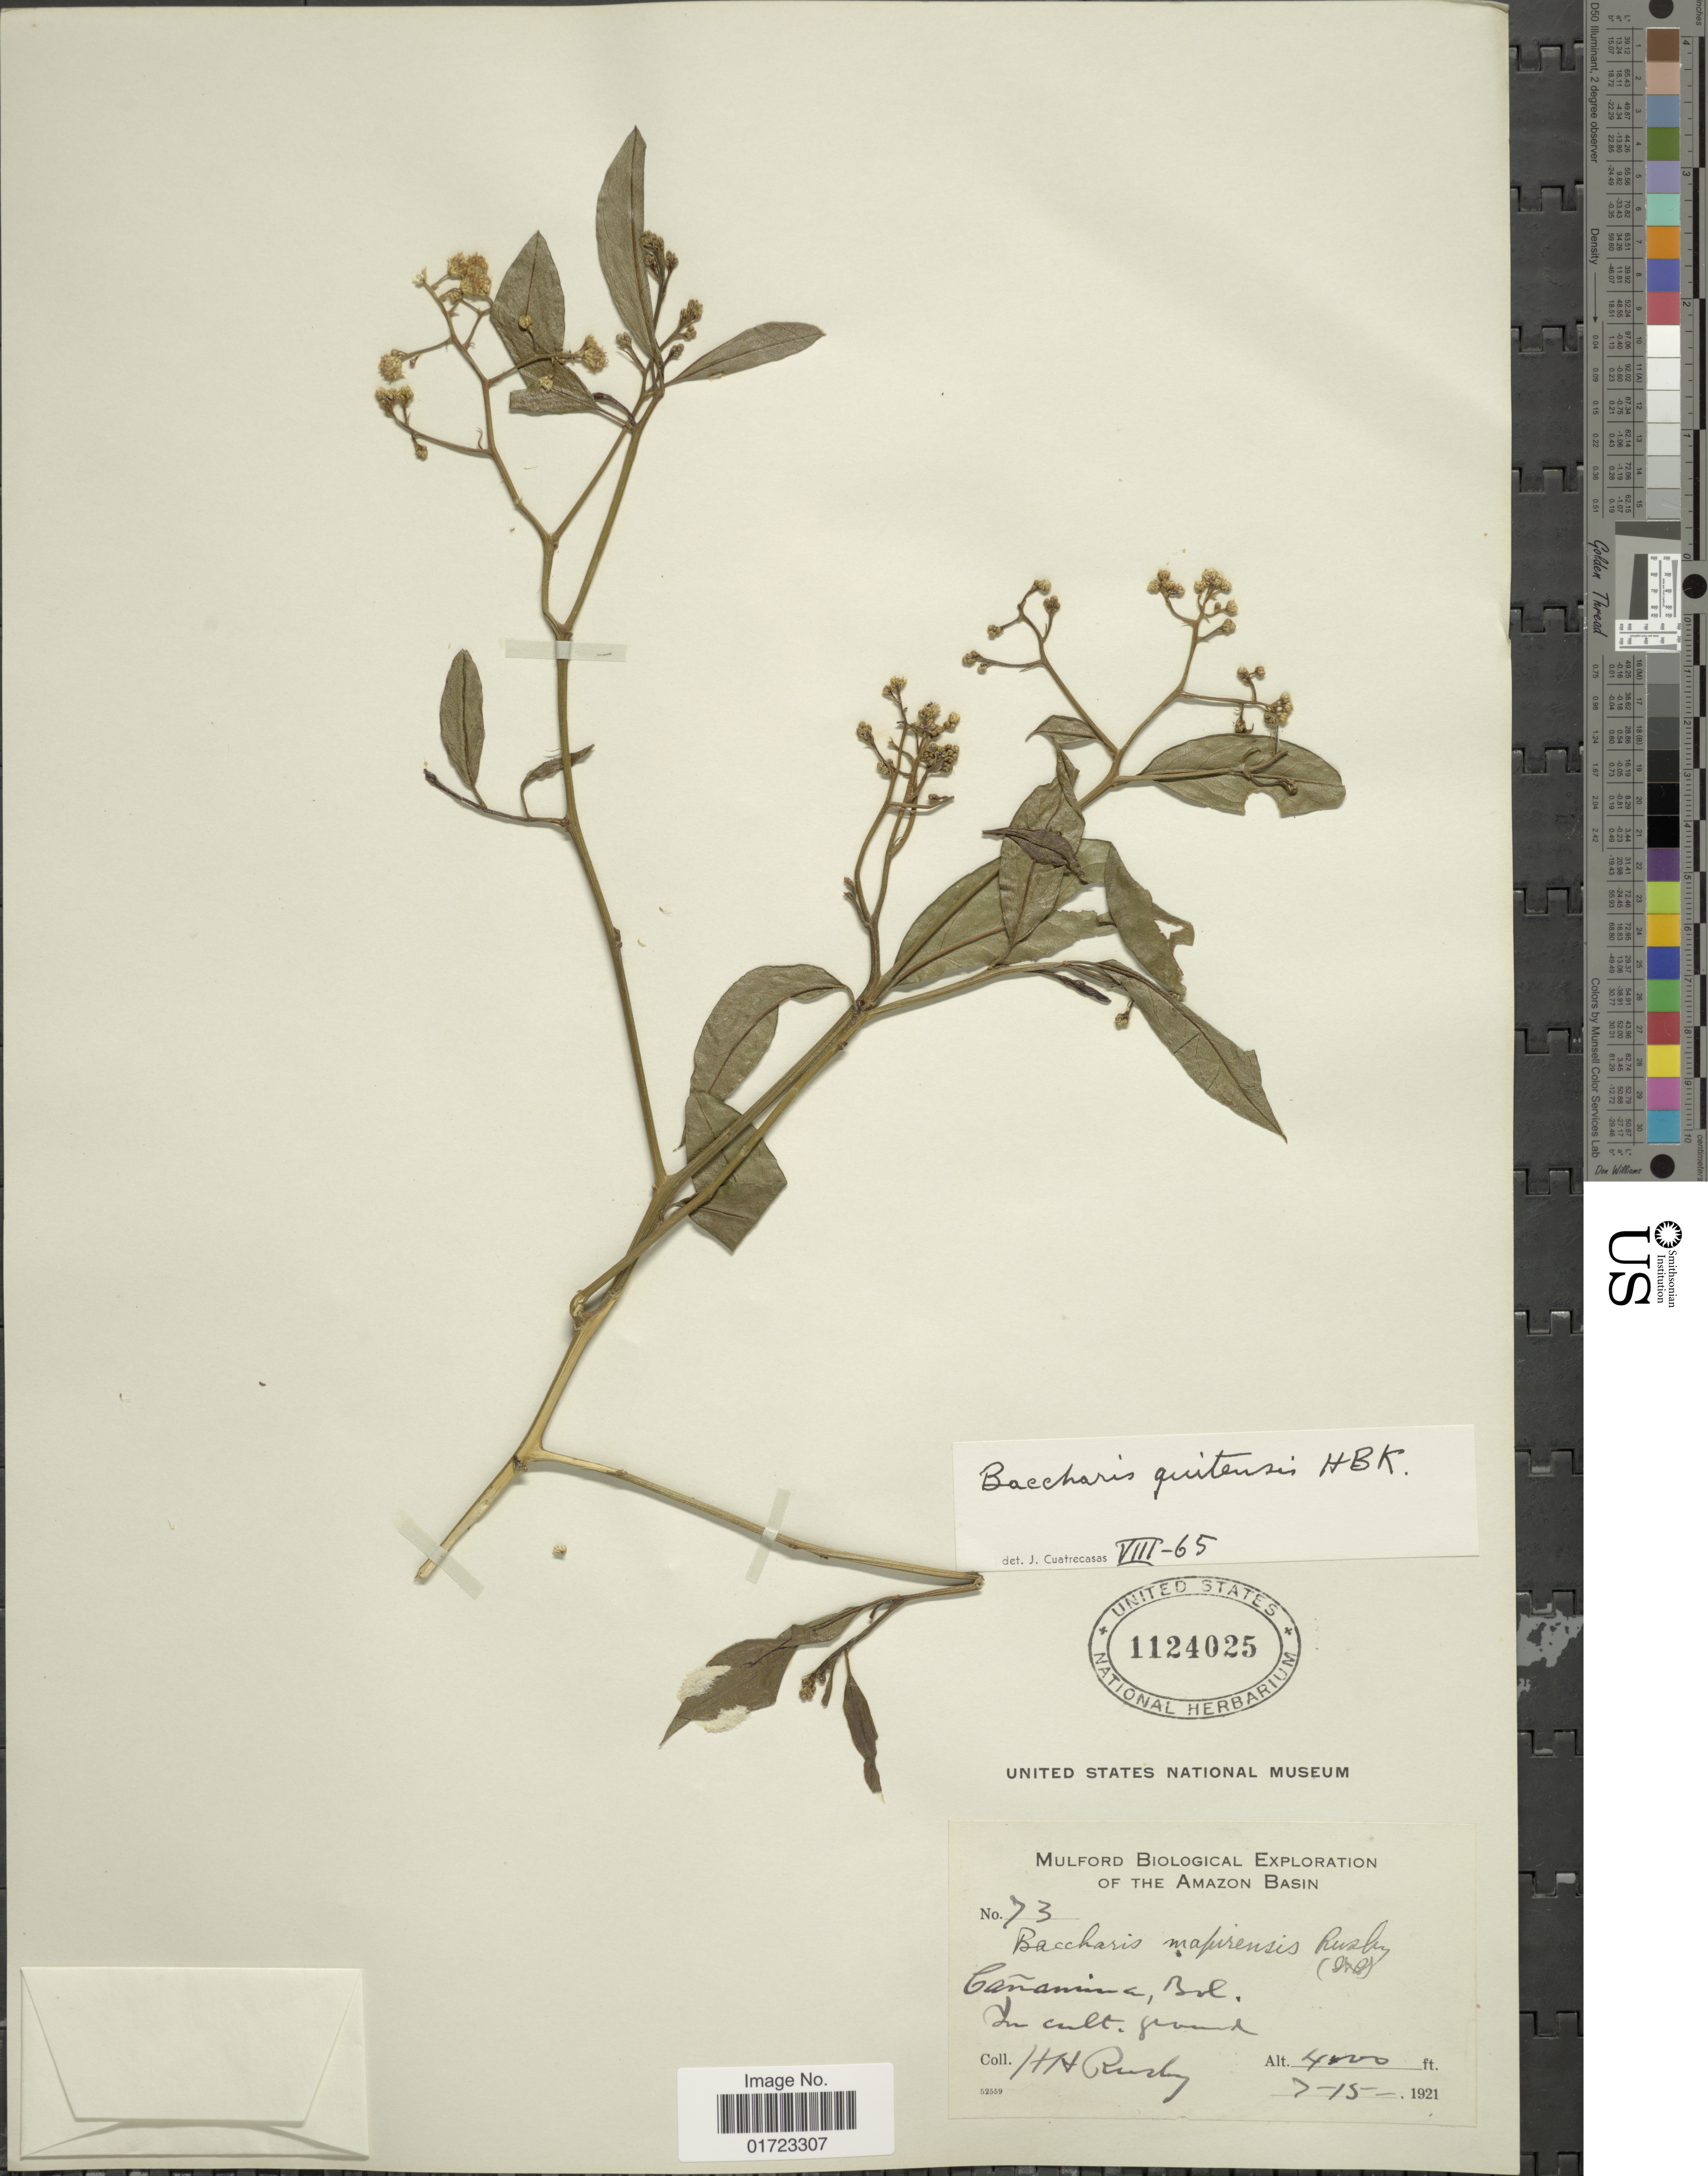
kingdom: Plantae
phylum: Tracheophyta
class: Magnoliopsida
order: Asterales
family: Asteraceae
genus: Baccharis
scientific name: Baccharis quitensis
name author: Kunth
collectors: H. H. Rusby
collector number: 73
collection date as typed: July 15, 1921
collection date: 1921-07-15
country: Bolivia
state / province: La Paz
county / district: Inquisivi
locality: Cañamina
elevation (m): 1219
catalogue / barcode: US 1124025